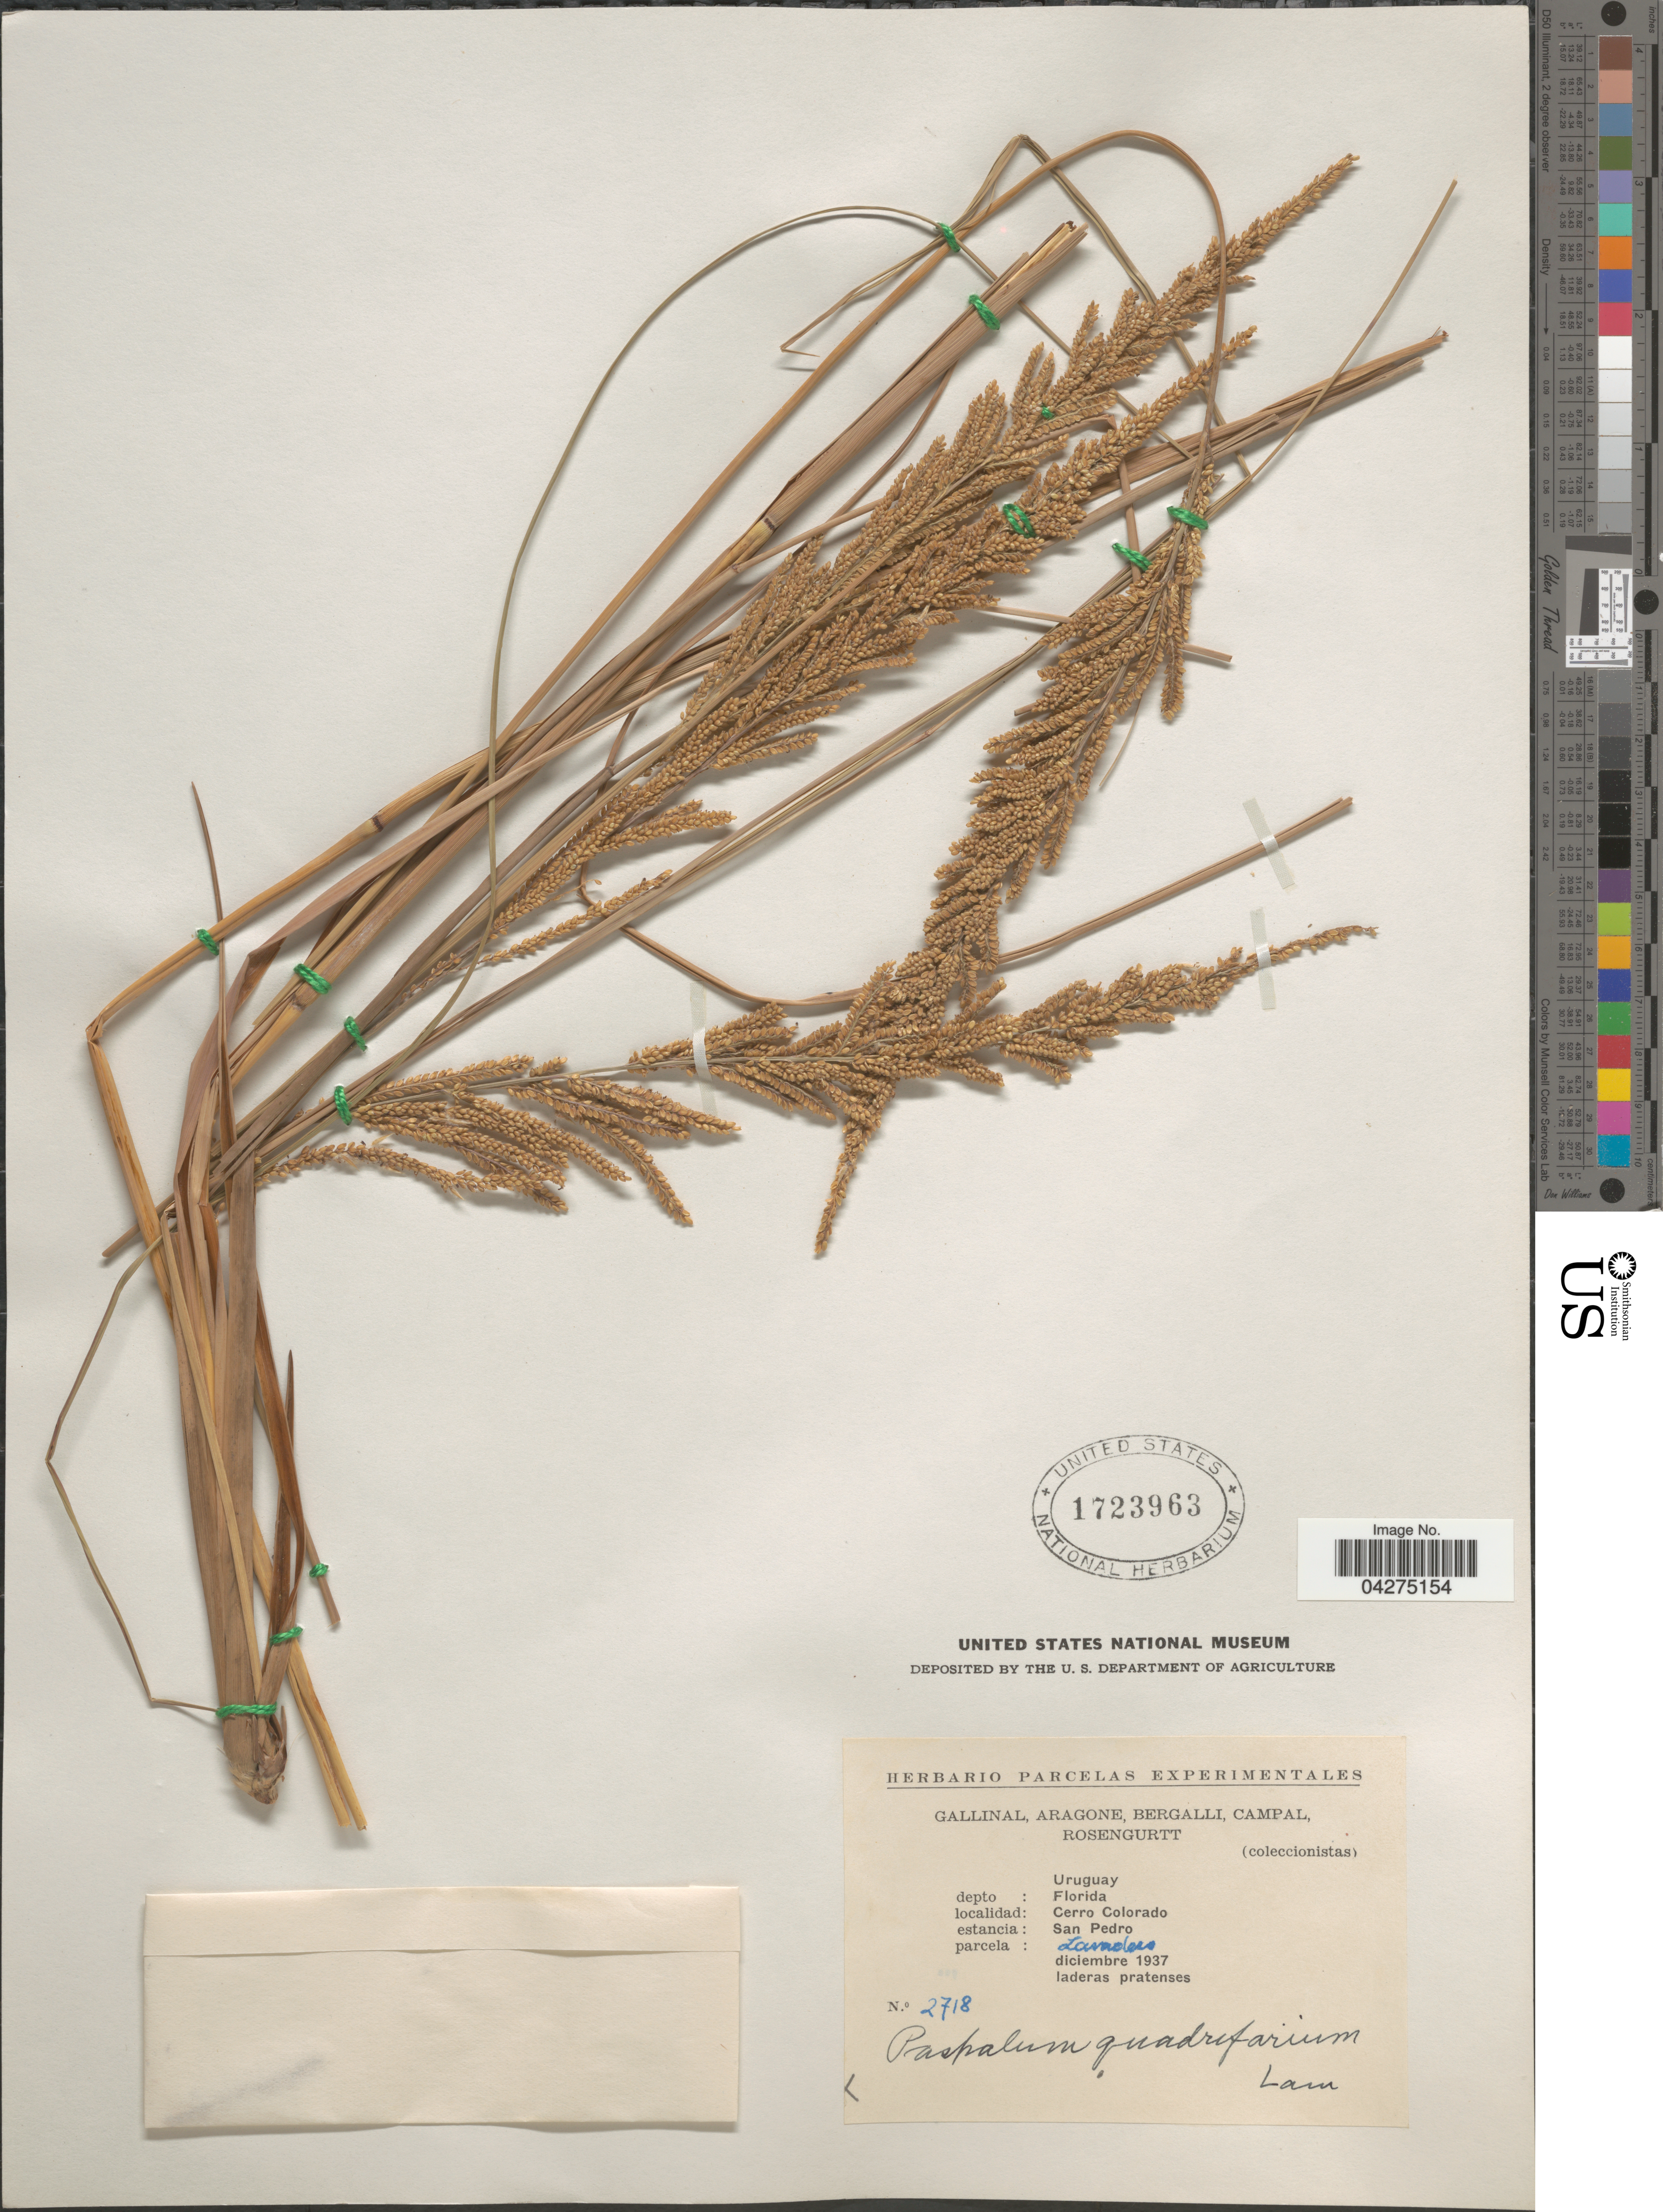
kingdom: Plantae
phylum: Tracheophyta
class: Liliopsida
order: Poales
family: Poaceae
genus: Paspalum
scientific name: Paspalum quadrifarium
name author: Lam.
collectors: -. Gallinal, -- Aragone, -- Bergalli, -- Campal & Rosengurtt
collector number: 2718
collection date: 1937-12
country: Uruguay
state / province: Florida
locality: Depto: Florida. Cerro Colorado. Estancia: San Pedro. Parcela: Lavaderos.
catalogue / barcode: US 1723963